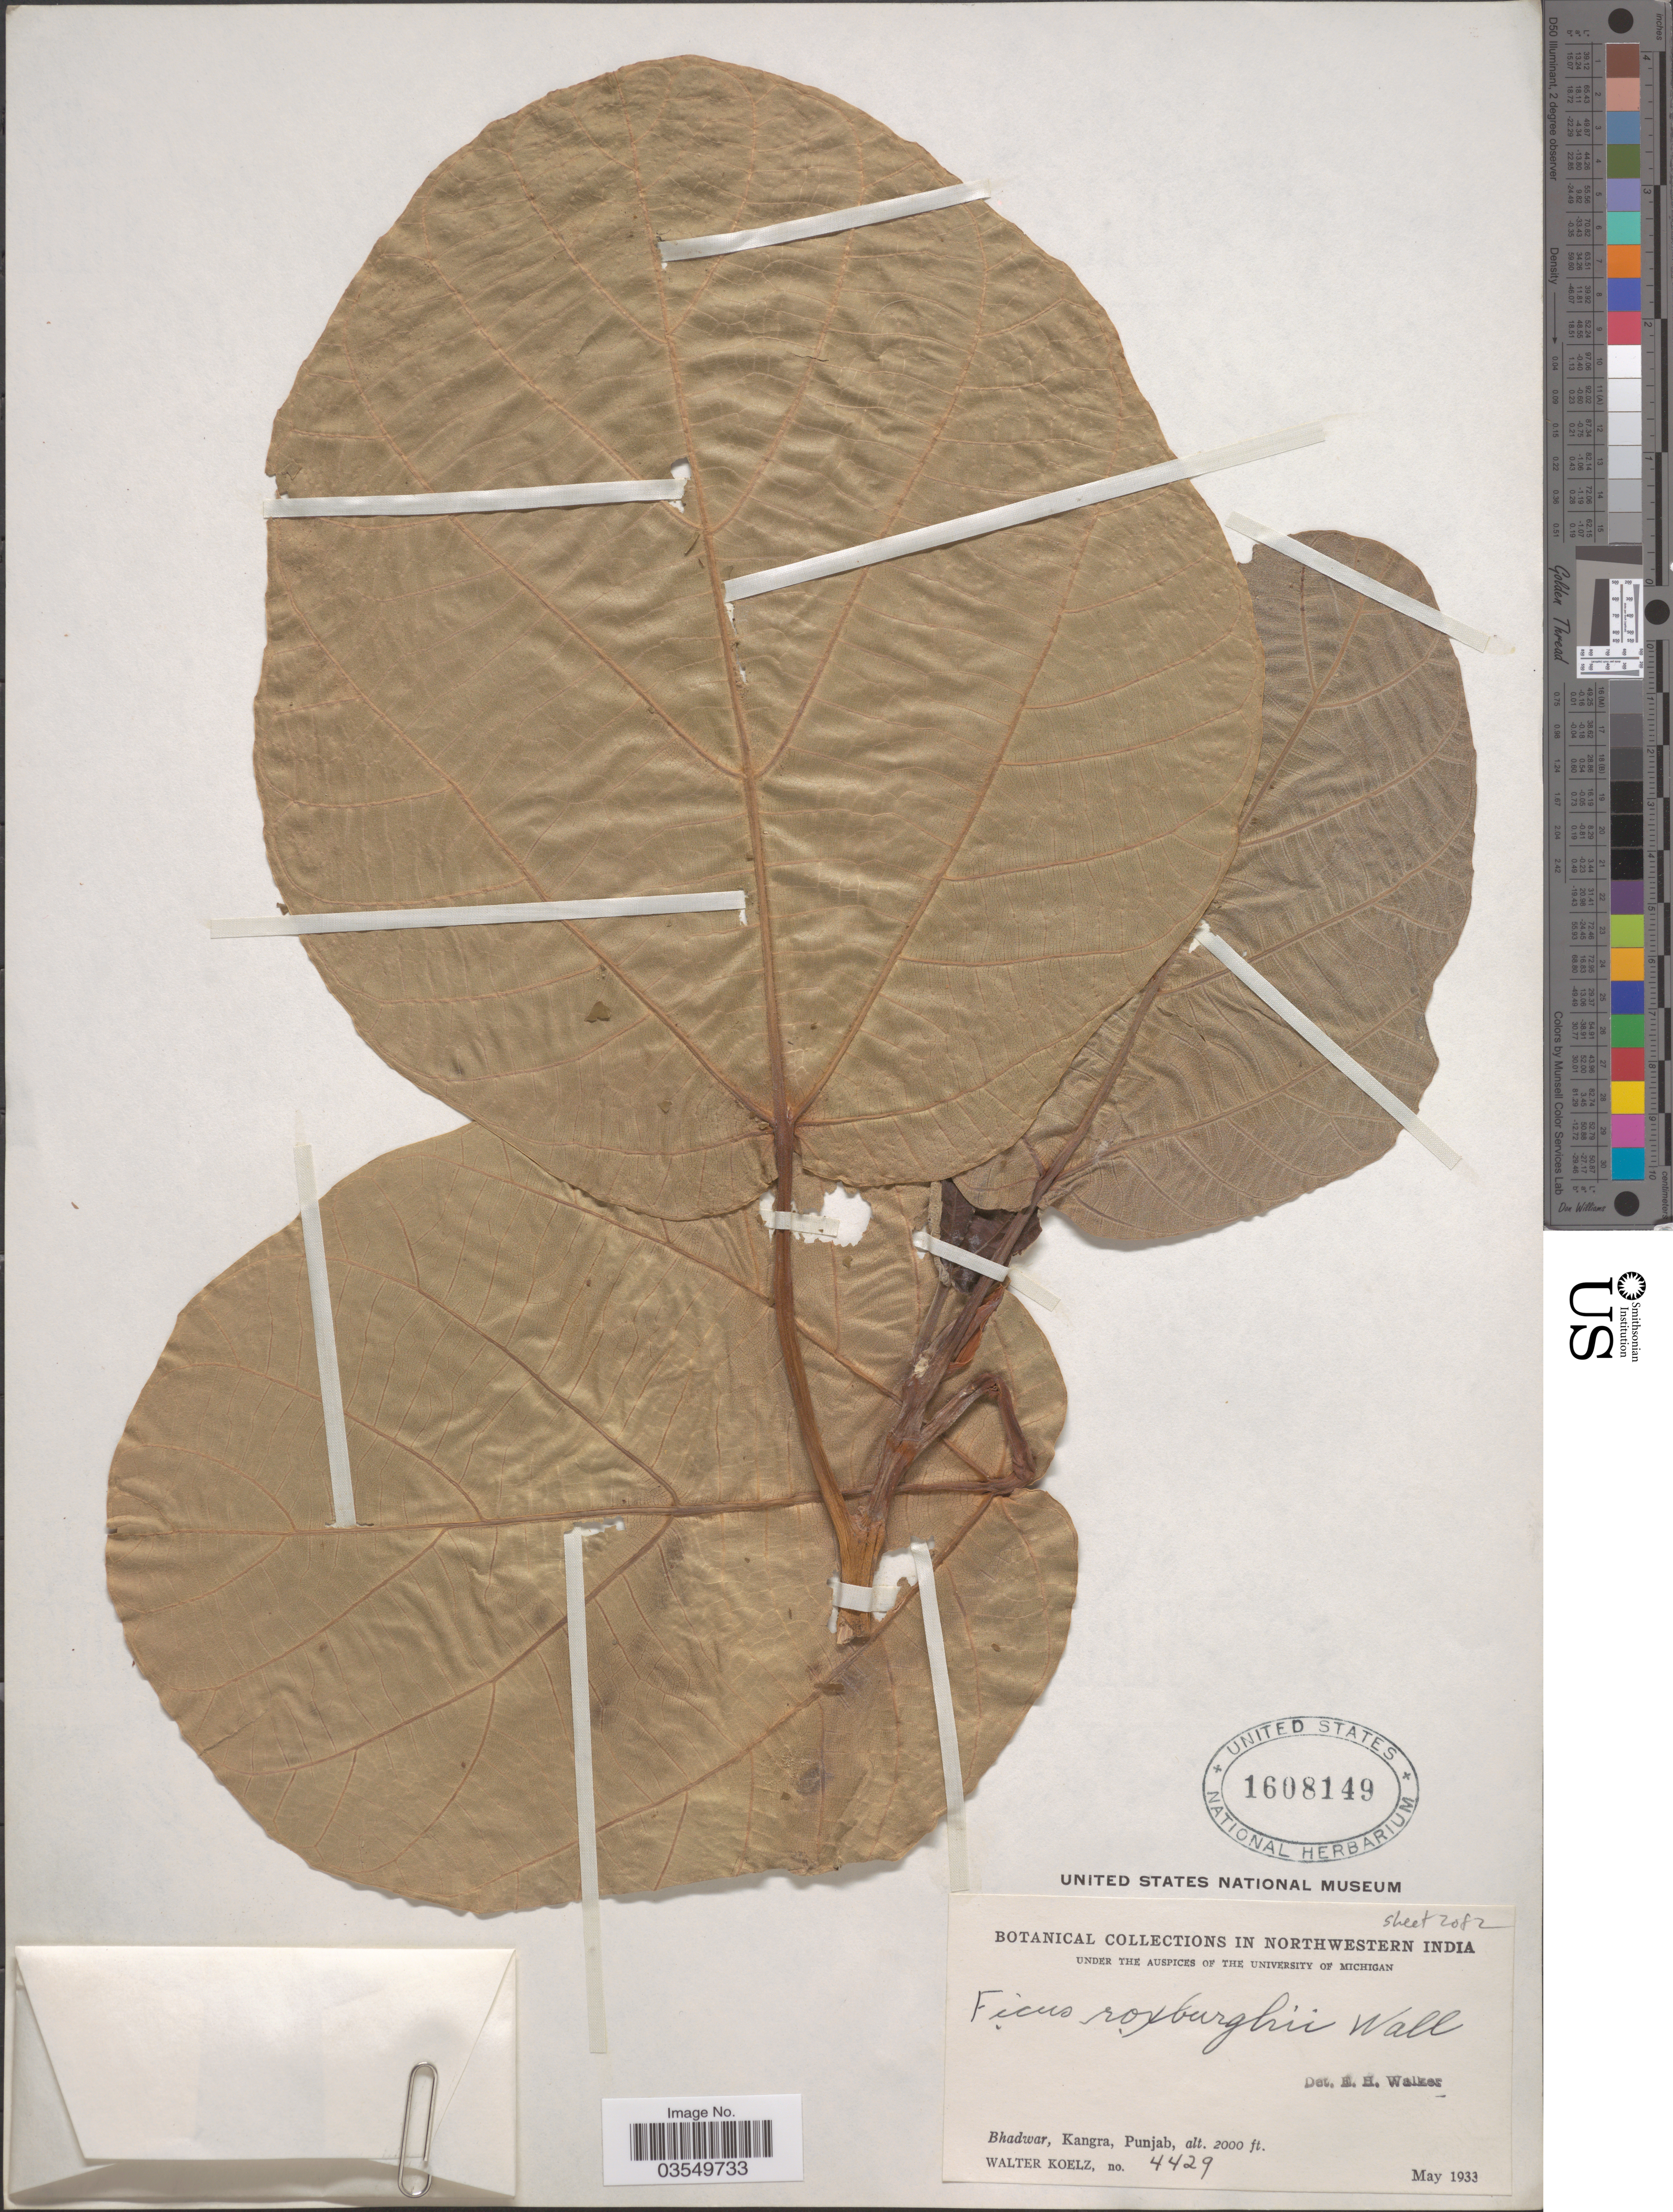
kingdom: Plantae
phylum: Tracheophyta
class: Magnoliopsida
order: Rosales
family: Moraceae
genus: Ficus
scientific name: Ficus auriculata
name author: Lour.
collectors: W. N. Koelz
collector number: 4429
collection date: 1933-05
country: India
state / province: Punjab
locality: Northwestern India. Bhadwar, Kangra.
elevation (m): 610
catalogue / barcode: US 1608149